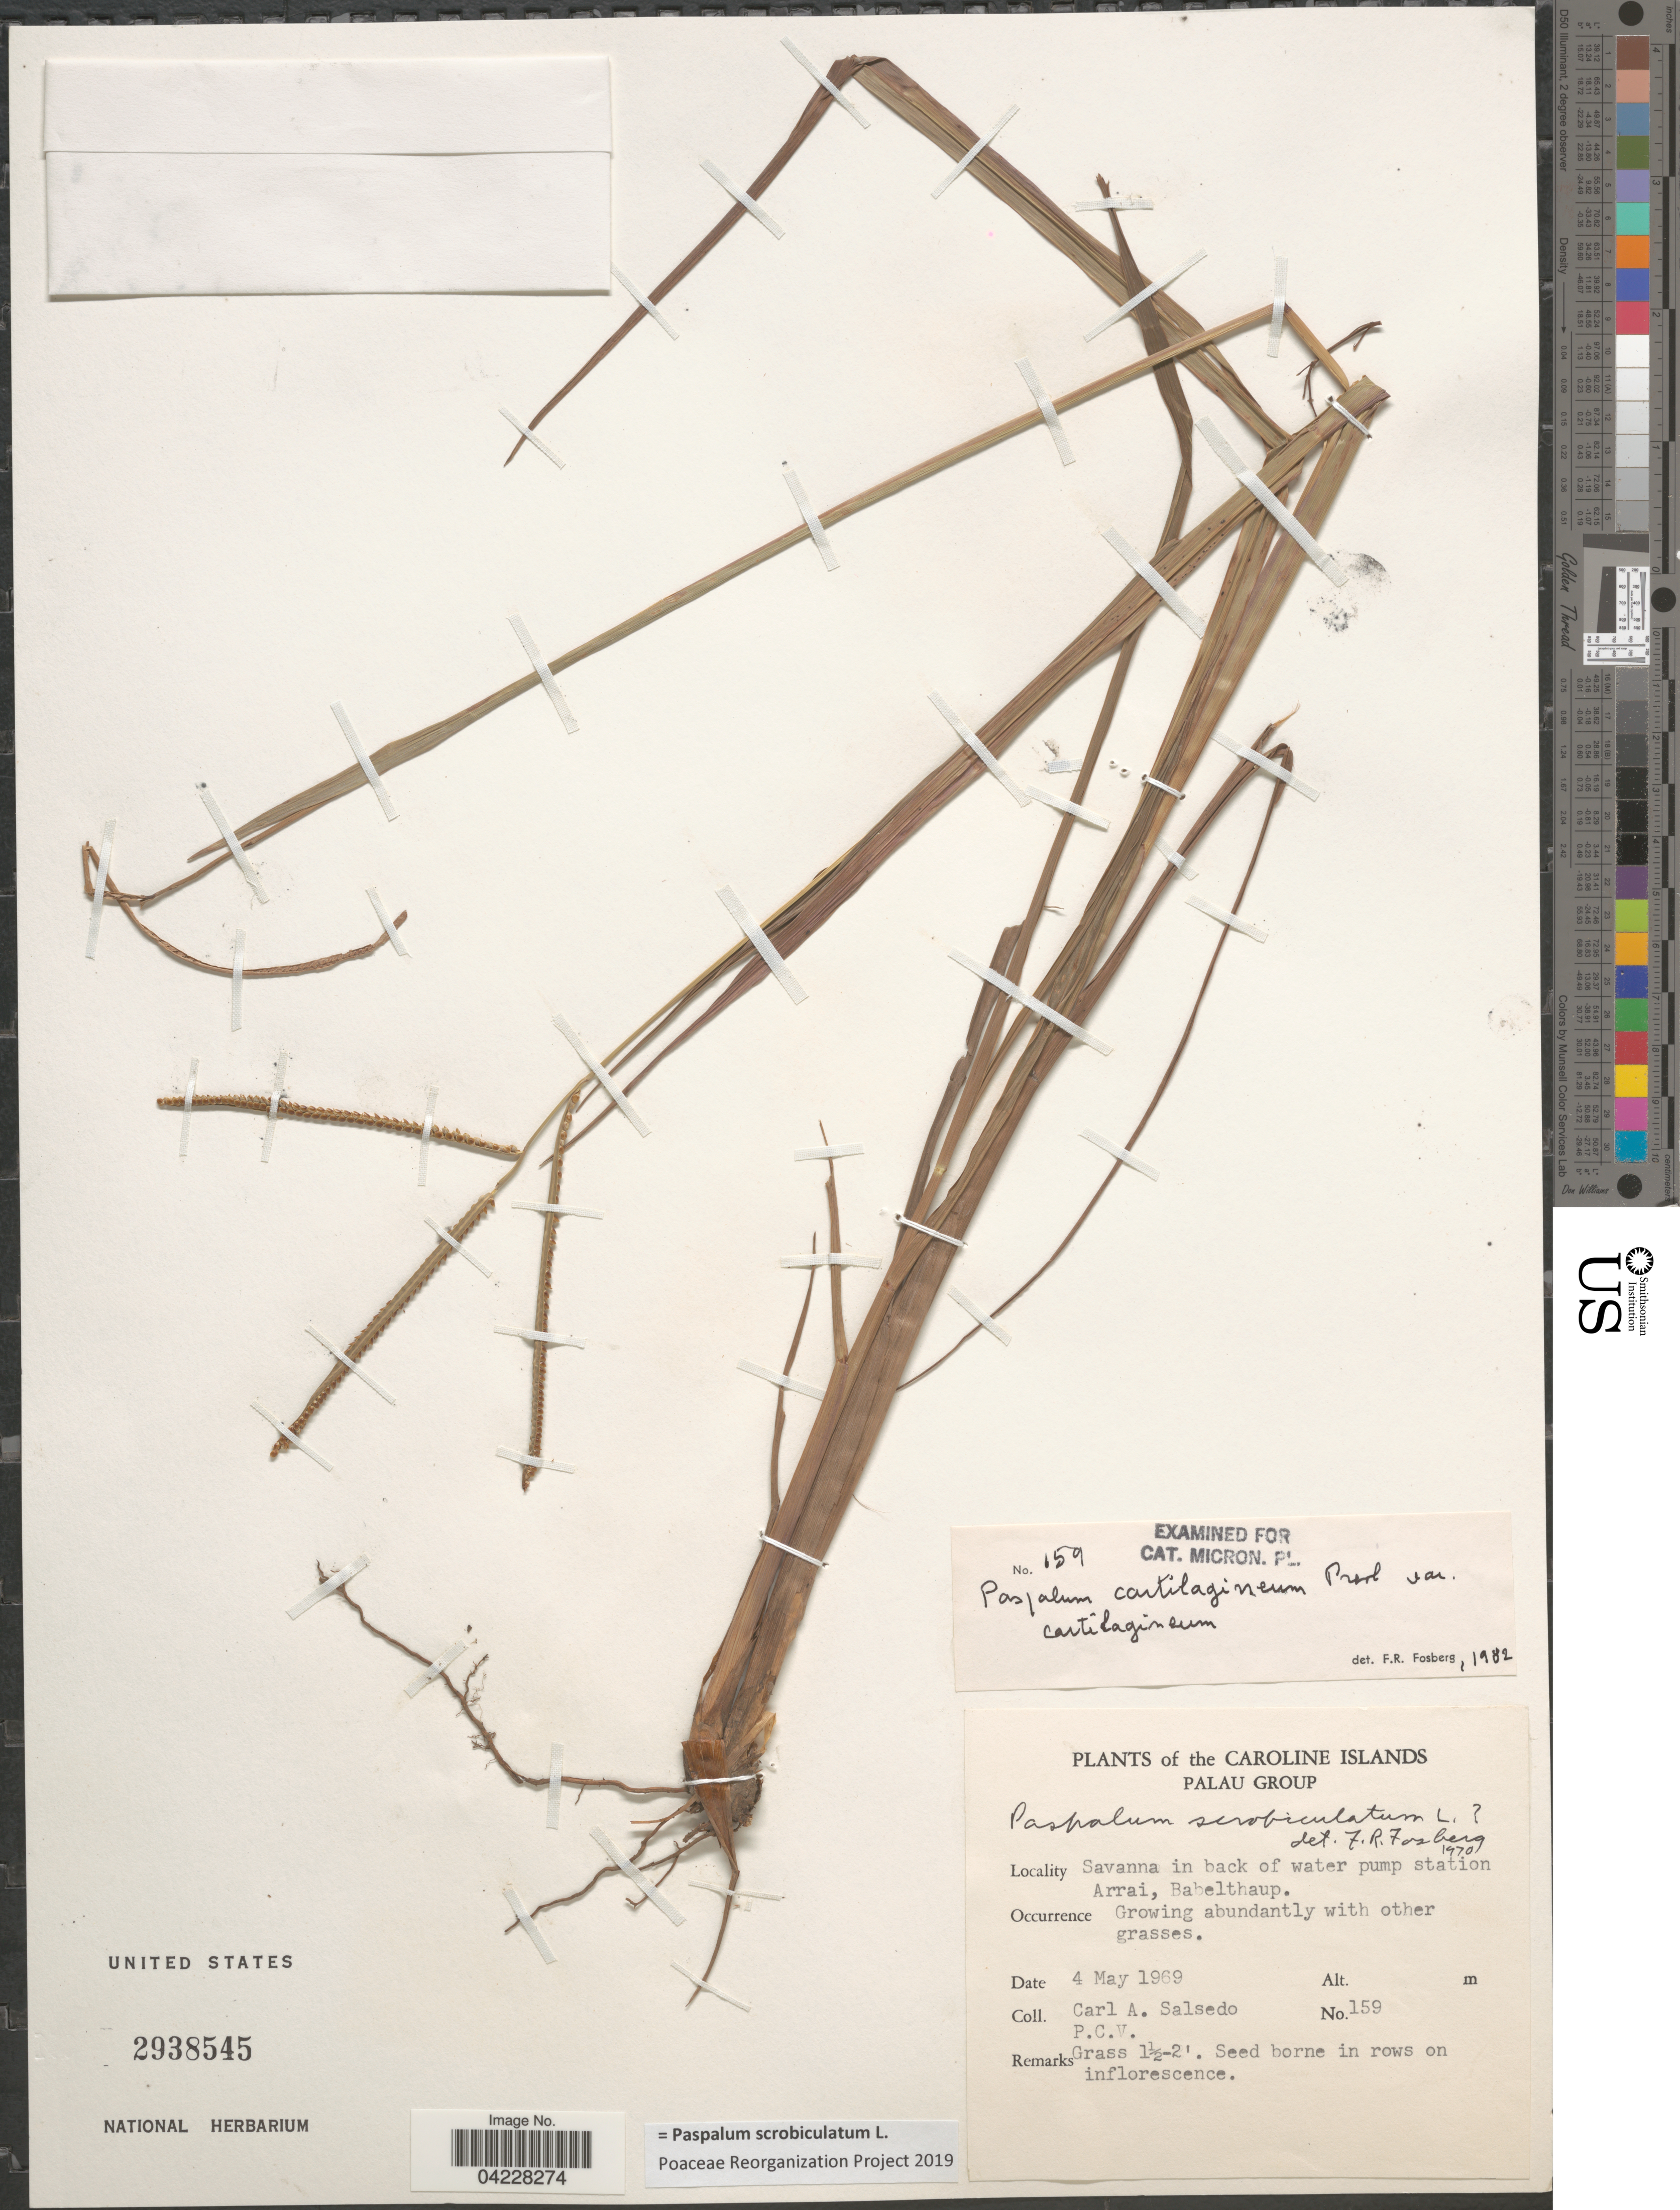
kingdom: Plantae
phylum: Tracheophyta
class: Liliopsida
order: Poales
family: Poaceae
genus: Paspalum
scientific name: Paspalum scrobiculatum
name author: L.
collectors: C.A. Salsedo & P. C. V.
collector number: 159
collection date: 1969-05-04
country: Palau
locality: The Caroline Islands. Palau Group. Savanna in back of water pump station Arrai, Babelthaup.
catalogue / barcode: US 2938545